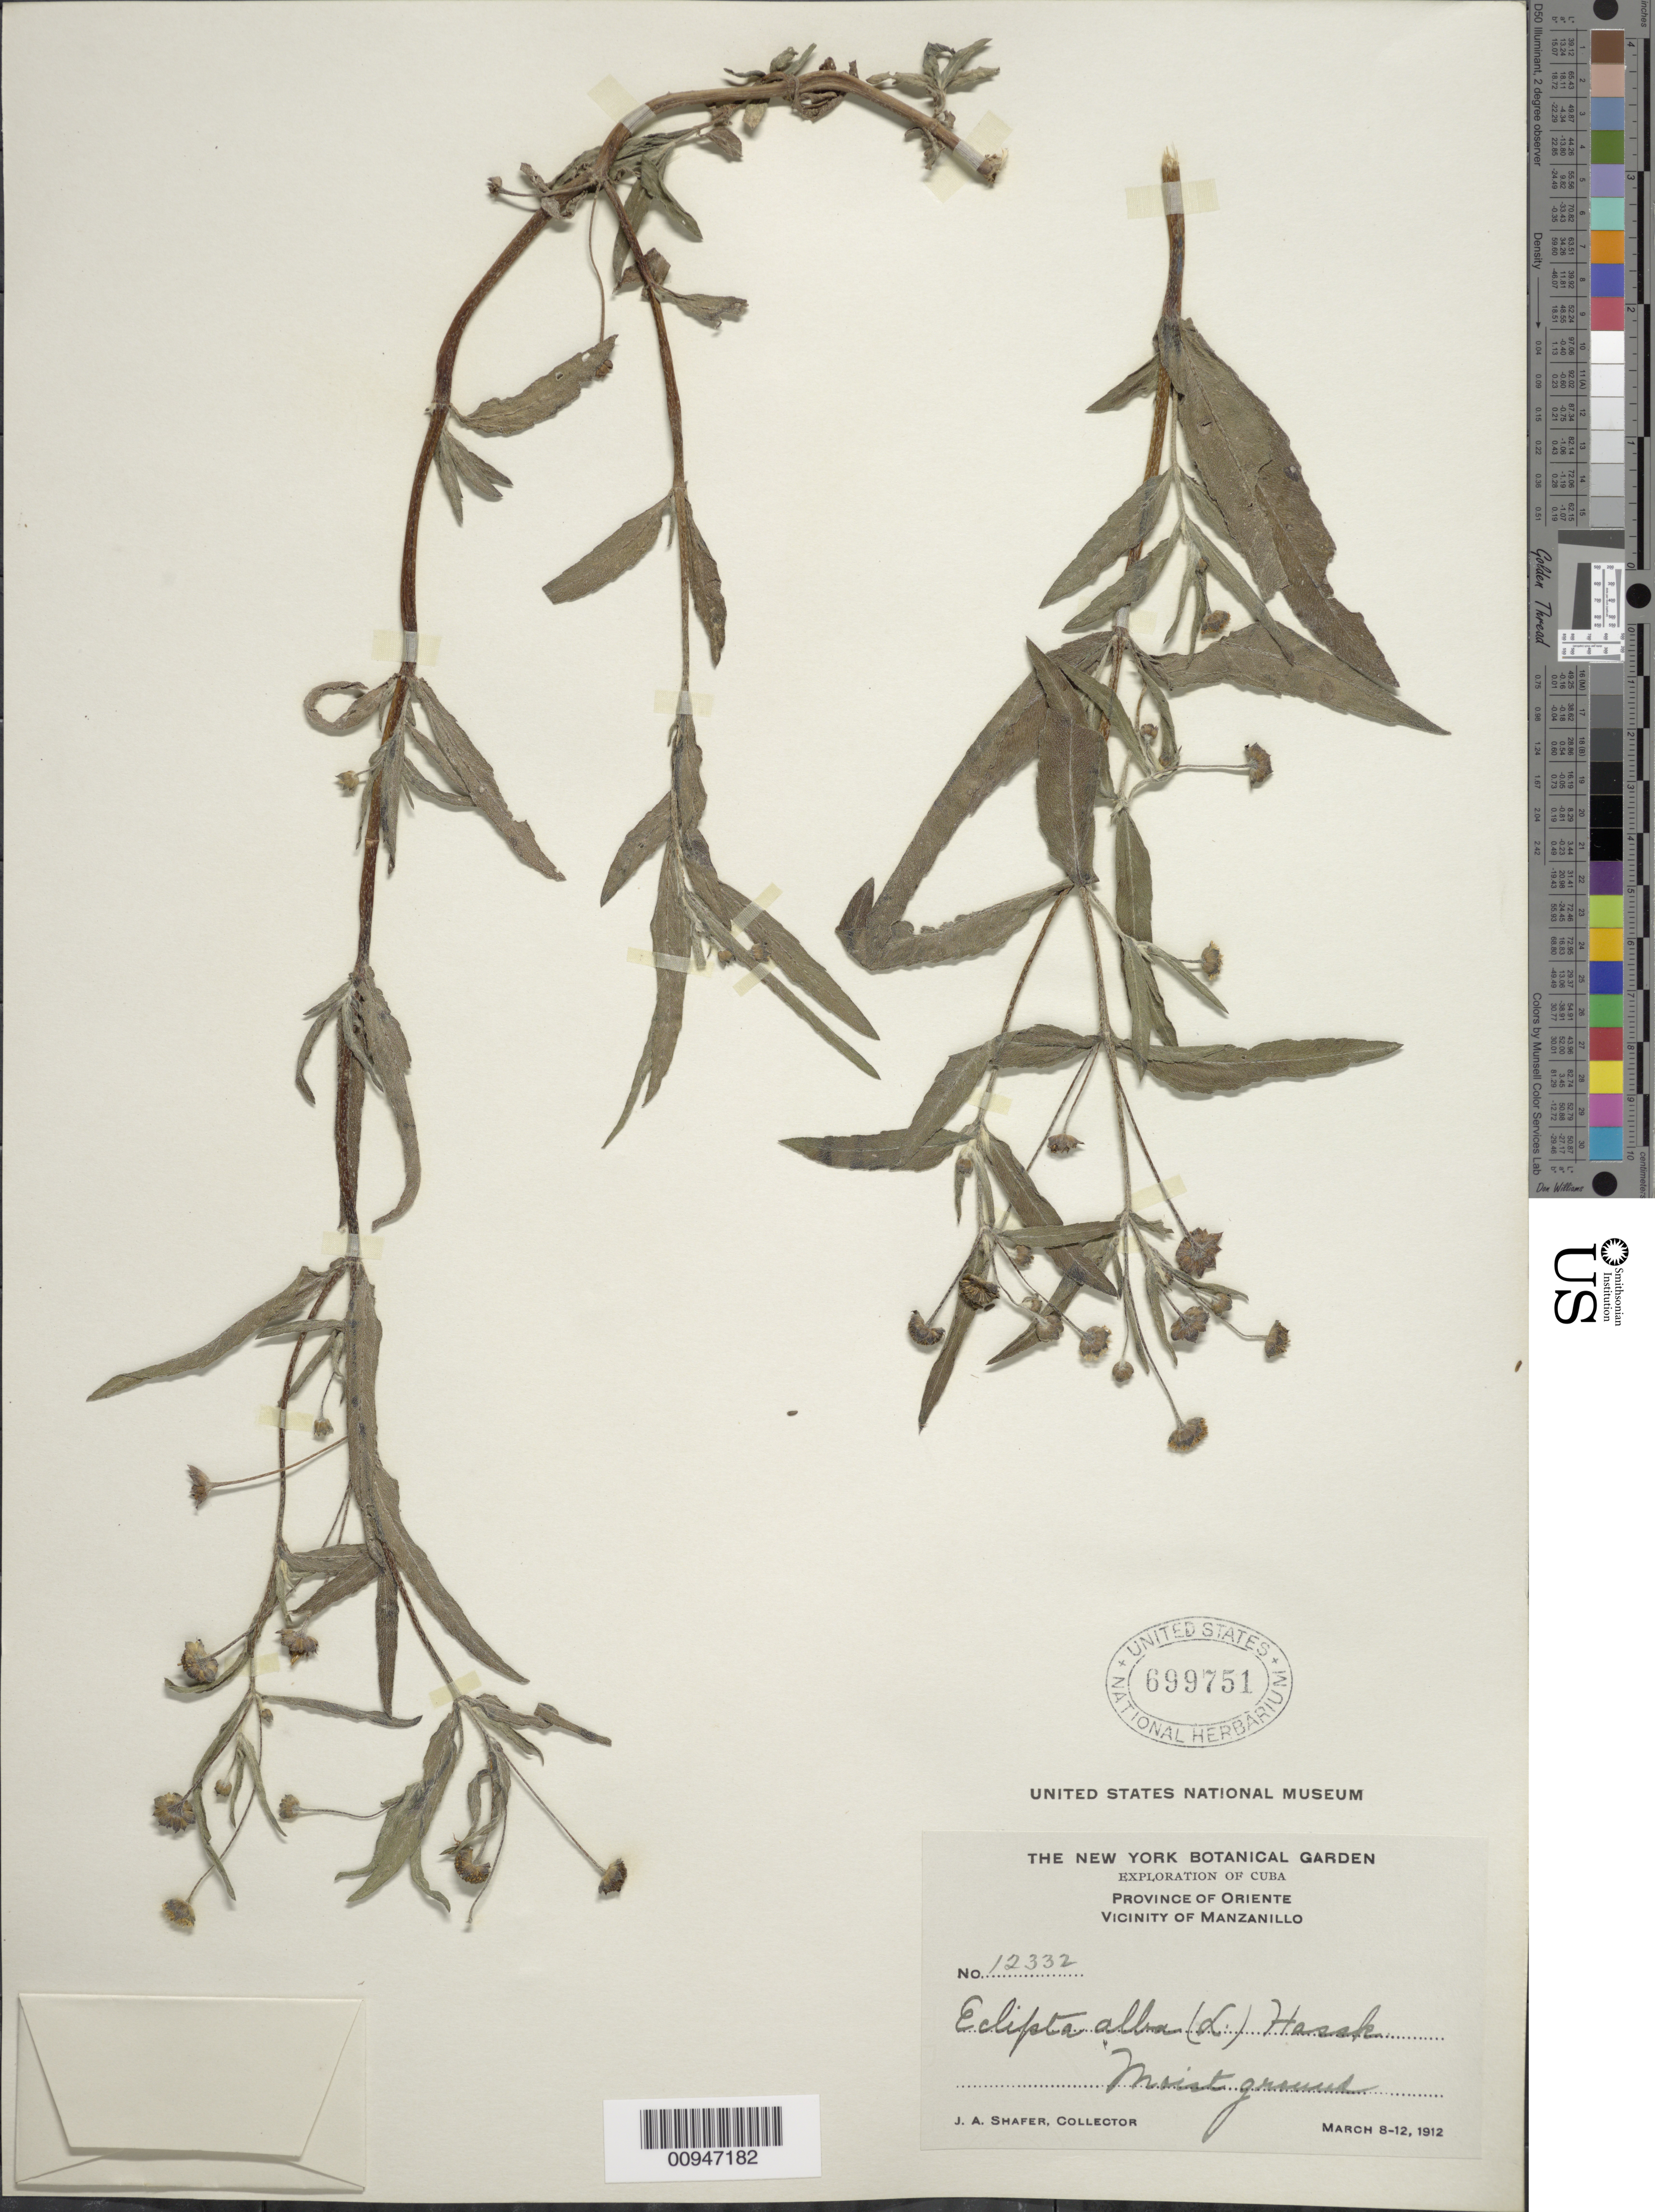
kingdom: Plantae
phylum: Tracheophyta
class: Magnoliopsida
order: Asterales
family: Asteraceae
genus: Eclipta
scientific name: Eclipta prostrata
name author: (L.) L.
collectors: J. A. Shafer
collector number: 12332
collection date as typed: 08 Mar 1912 to 12 Mar 1912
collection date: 1912-03-08/1912-03-12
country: Cuba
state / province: Oriente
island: Cuba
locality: Vicinity of Manzanillo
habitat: Moist ground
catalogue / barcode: US 699751